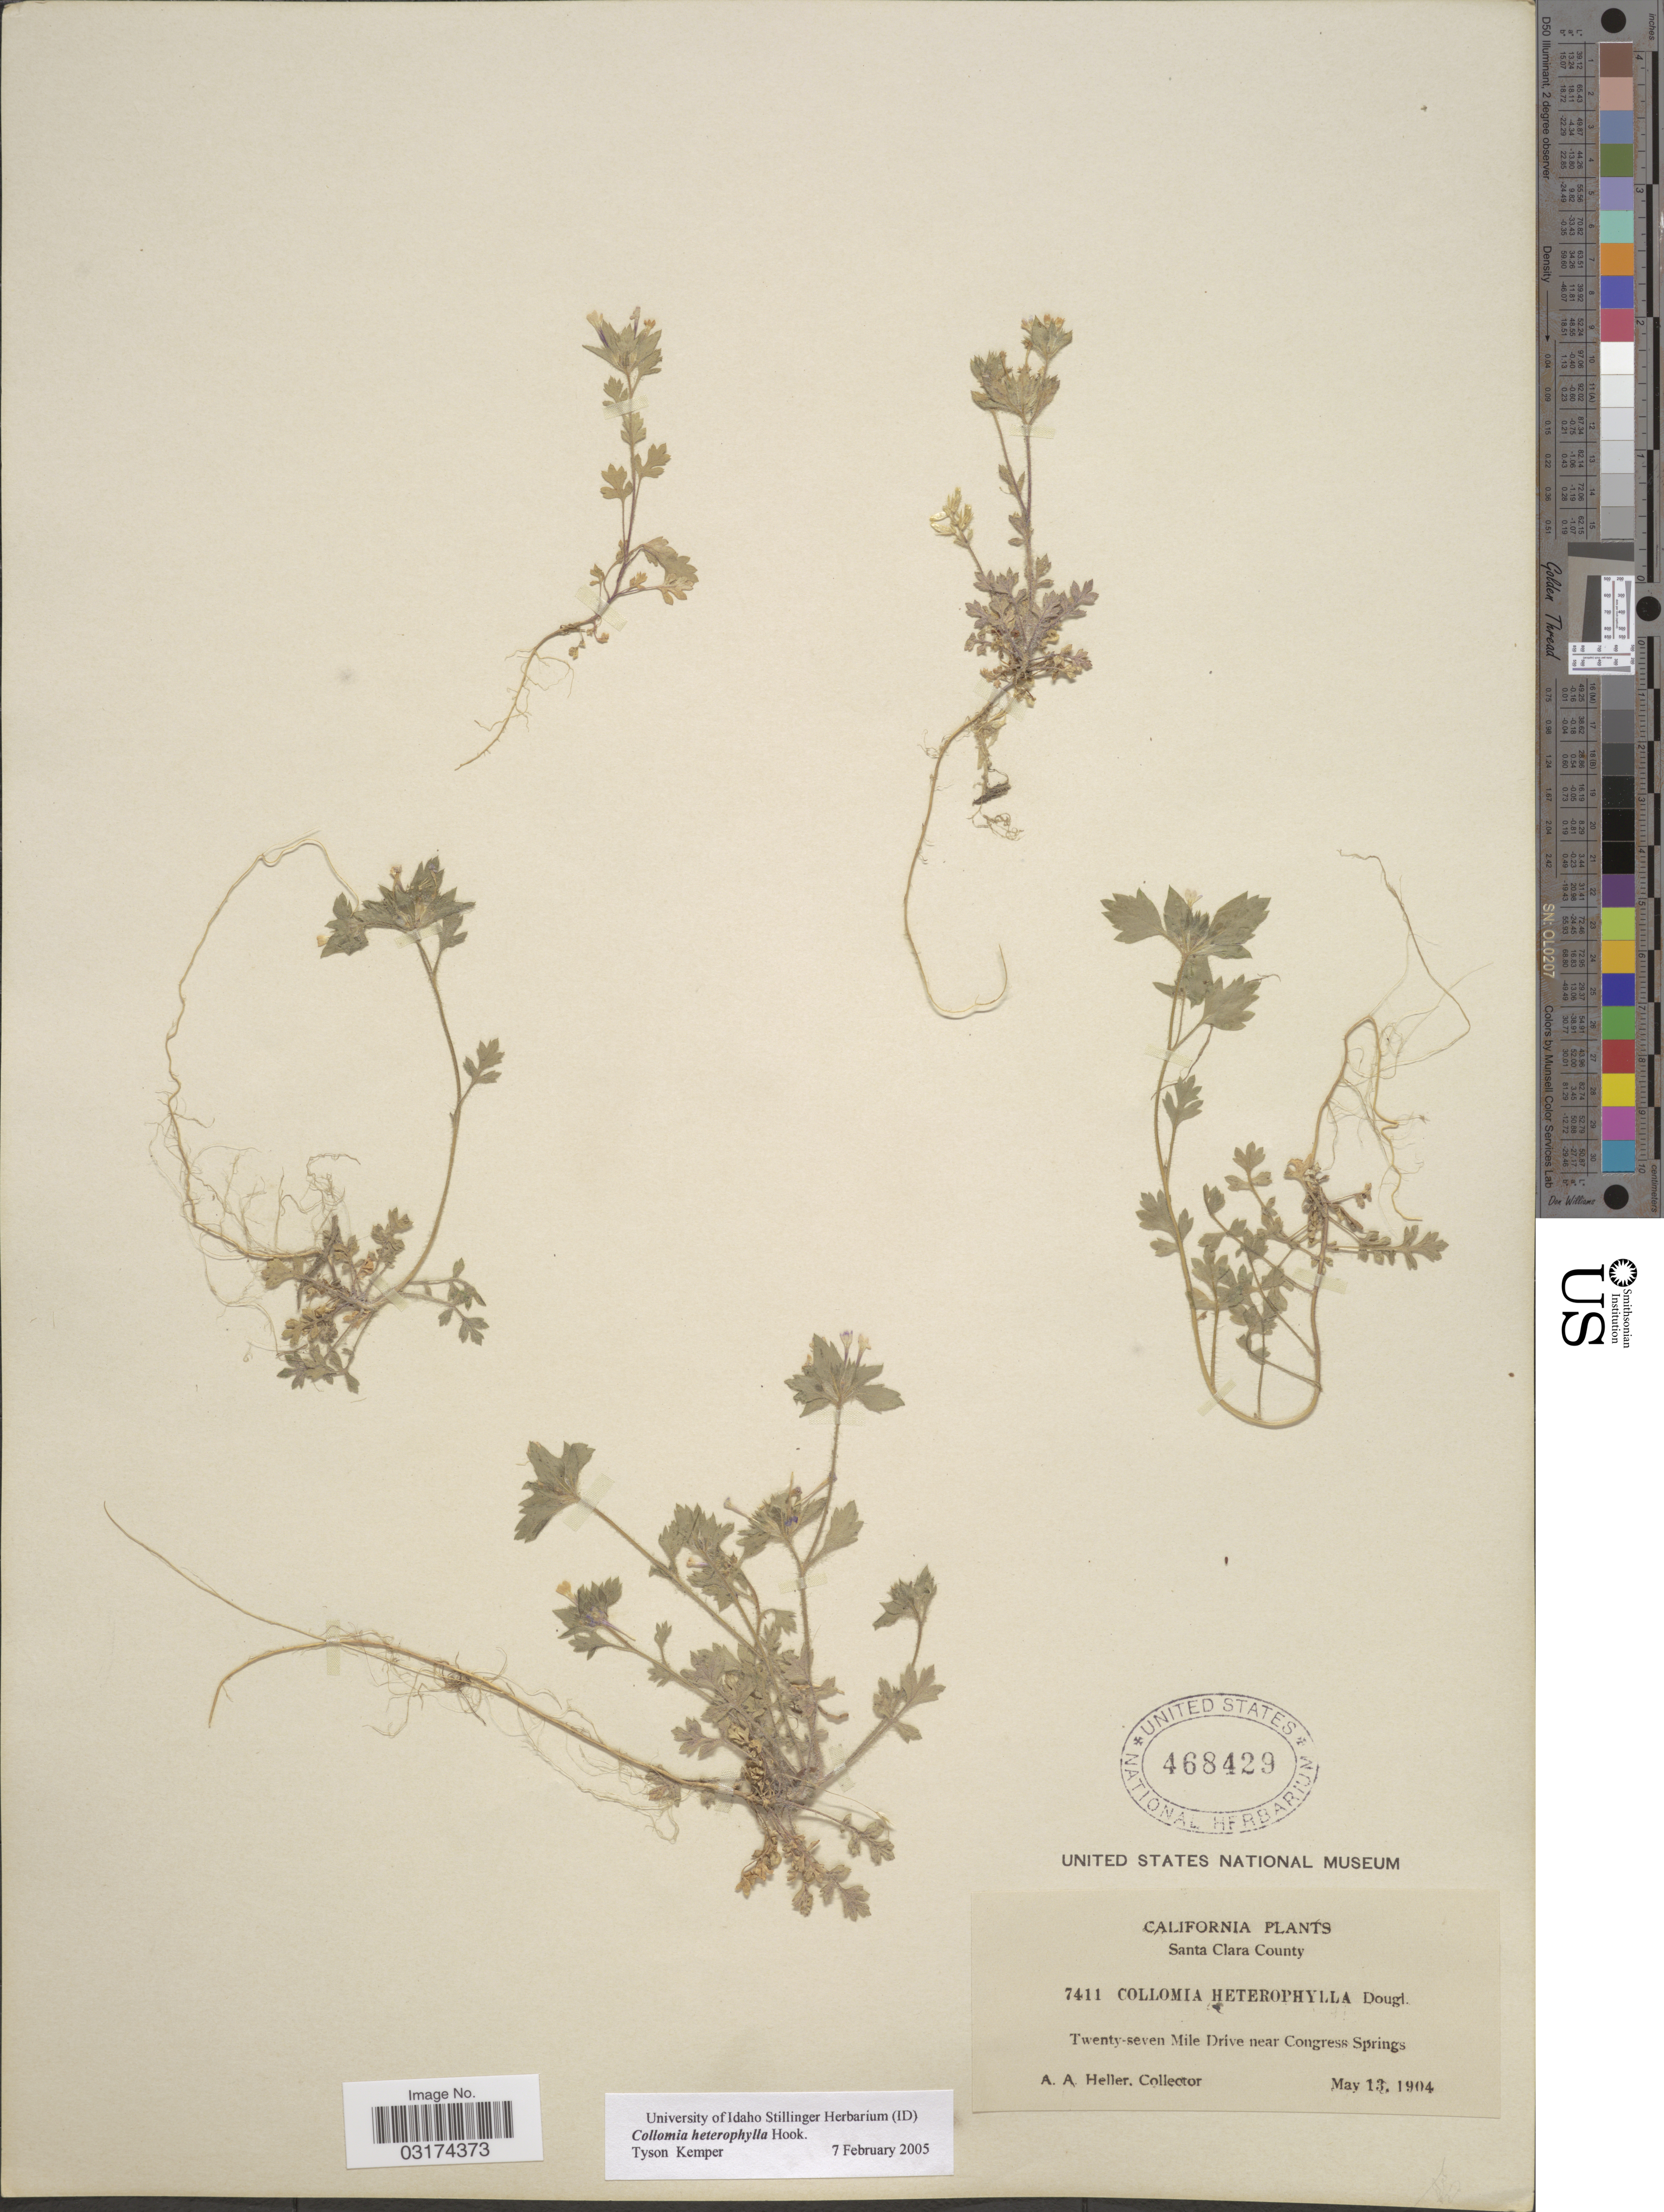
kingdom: Plantae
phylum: Tracheophyta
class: Magnoliopsida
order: Ericales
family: Polemoniaceae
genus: Collomia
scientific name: Collomia heterophylla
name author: Hook.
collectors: A. A. Heller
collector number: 7411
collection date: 1904-05-13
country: United States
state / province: California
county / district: Santa Clara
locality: Santa Clara County. Twenty-seven Mile Drive near Congress Springs.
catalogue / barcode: US 468429